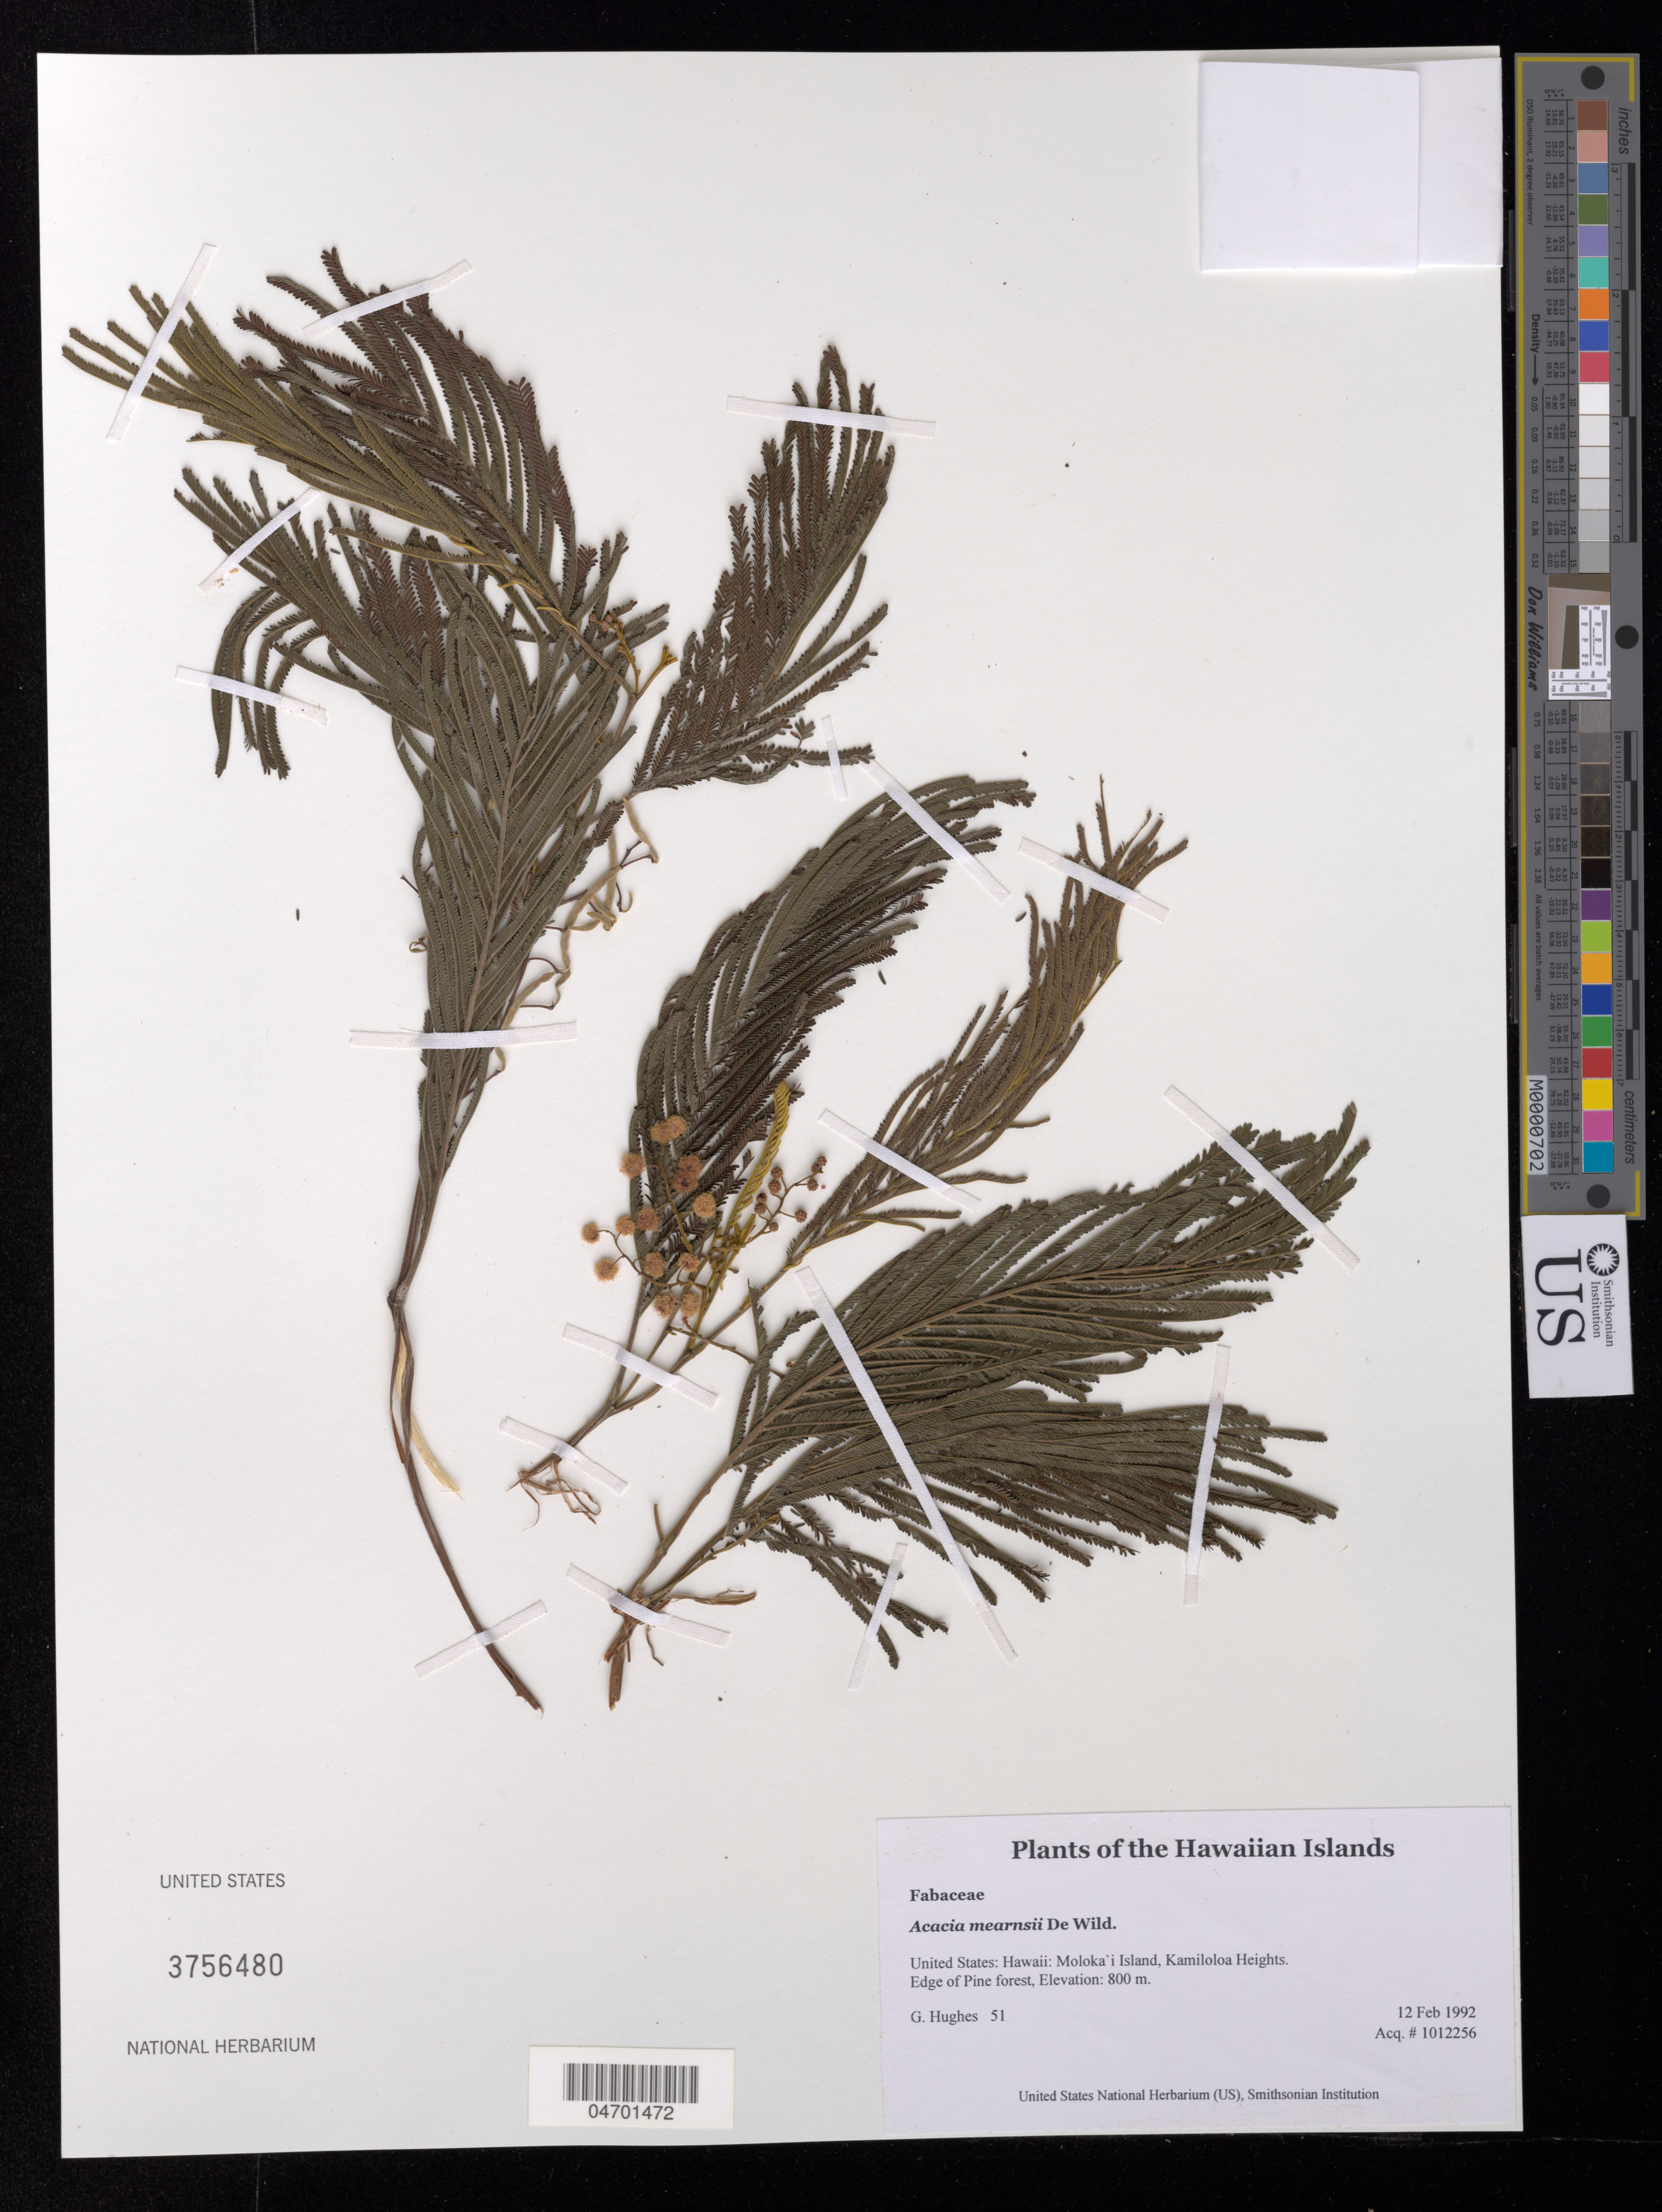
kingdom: Plantae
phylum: Tracheophyta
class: Magnoliopsida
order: Fabales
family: Fabaceae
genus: Acacia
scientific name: Acacia mearnsii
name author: De Wild.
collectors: G. Hughes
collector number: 51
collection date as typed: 2-12-92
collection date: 1992-02-12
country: United States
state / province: Hawaii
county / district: Maui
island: Moloka'i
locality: Kamiloloa Heights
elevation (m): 800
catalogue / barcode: US 3756480